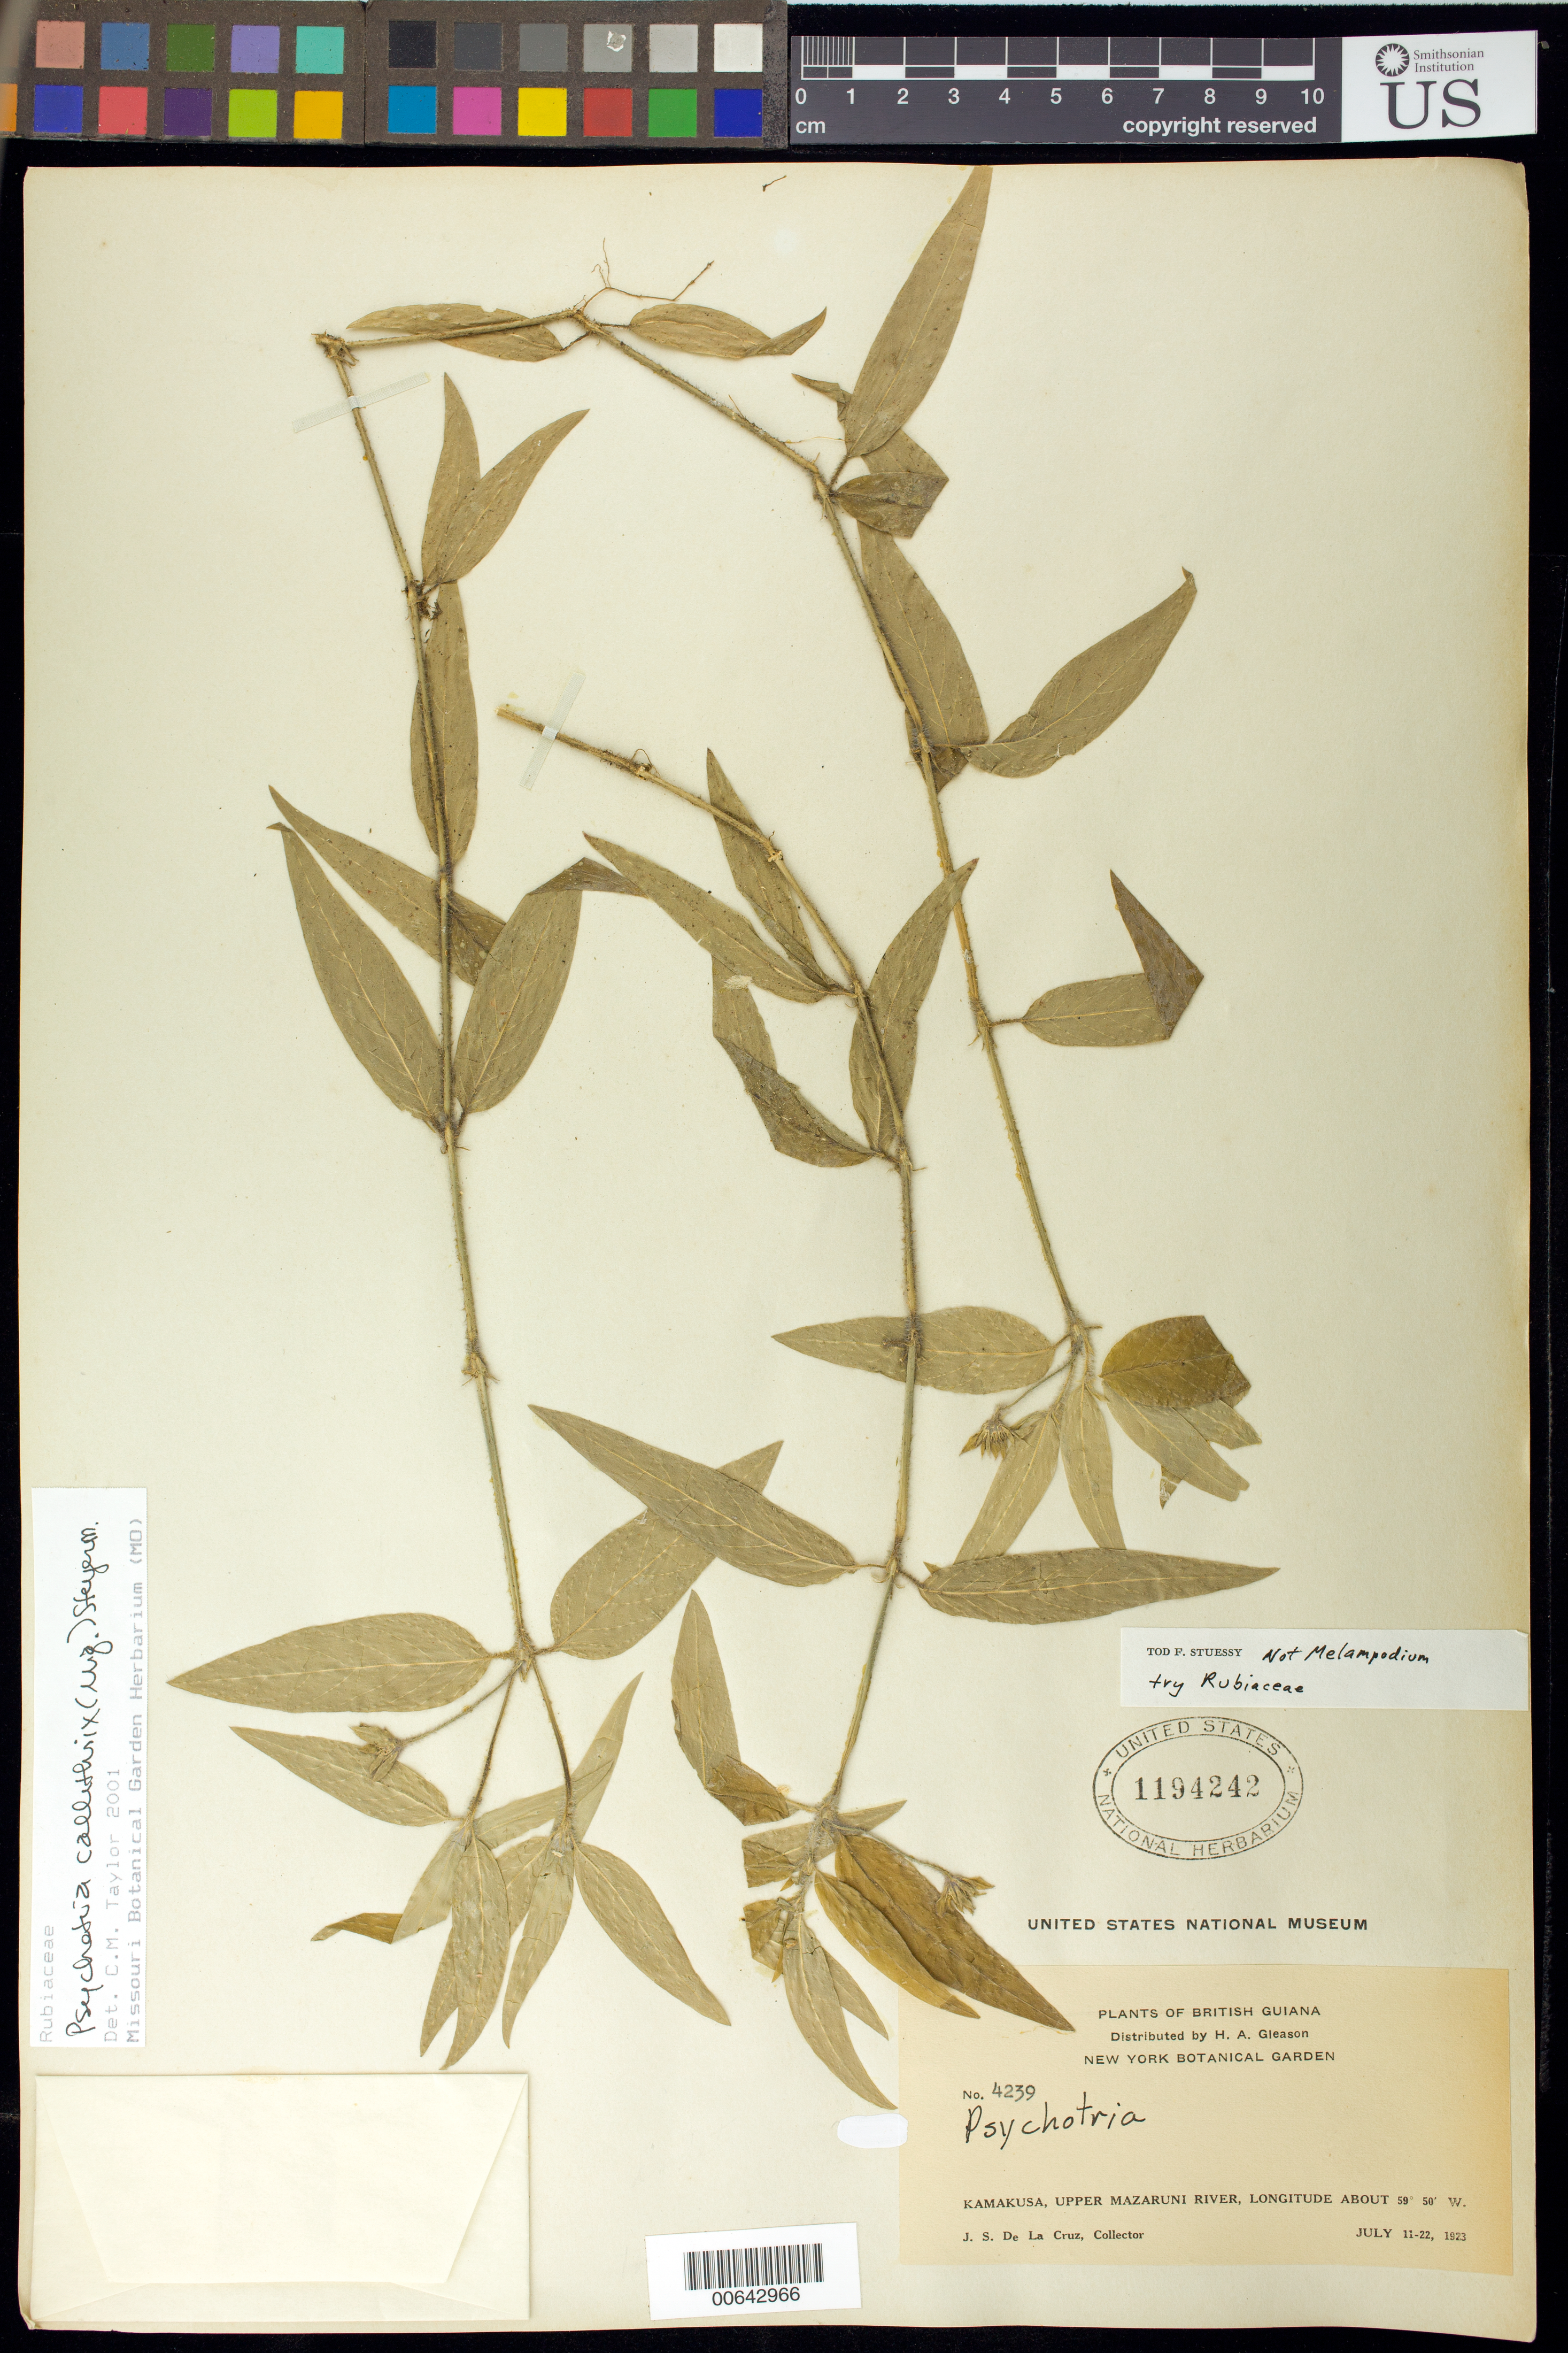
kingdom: Plantae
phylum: Tracheophyta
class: Magnoliopsida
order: Gentianales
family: Rubiaceae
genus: Palicourea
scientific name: Palicourea callithrix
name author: (Miq.) Delprete & J.H. Kirkbr.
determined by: Kirkbride, J. H., Jr.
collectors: J. S. de la Cruz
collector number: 4239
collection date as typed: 11-Jul-23 to 22-Jul-23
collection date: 1923-07-11/1923-07-22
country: Guyana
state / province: Cuyuni-Mazaruni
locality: Kamakusa, Upper Mazaruni R.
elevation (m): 100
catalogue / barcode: US 1194242